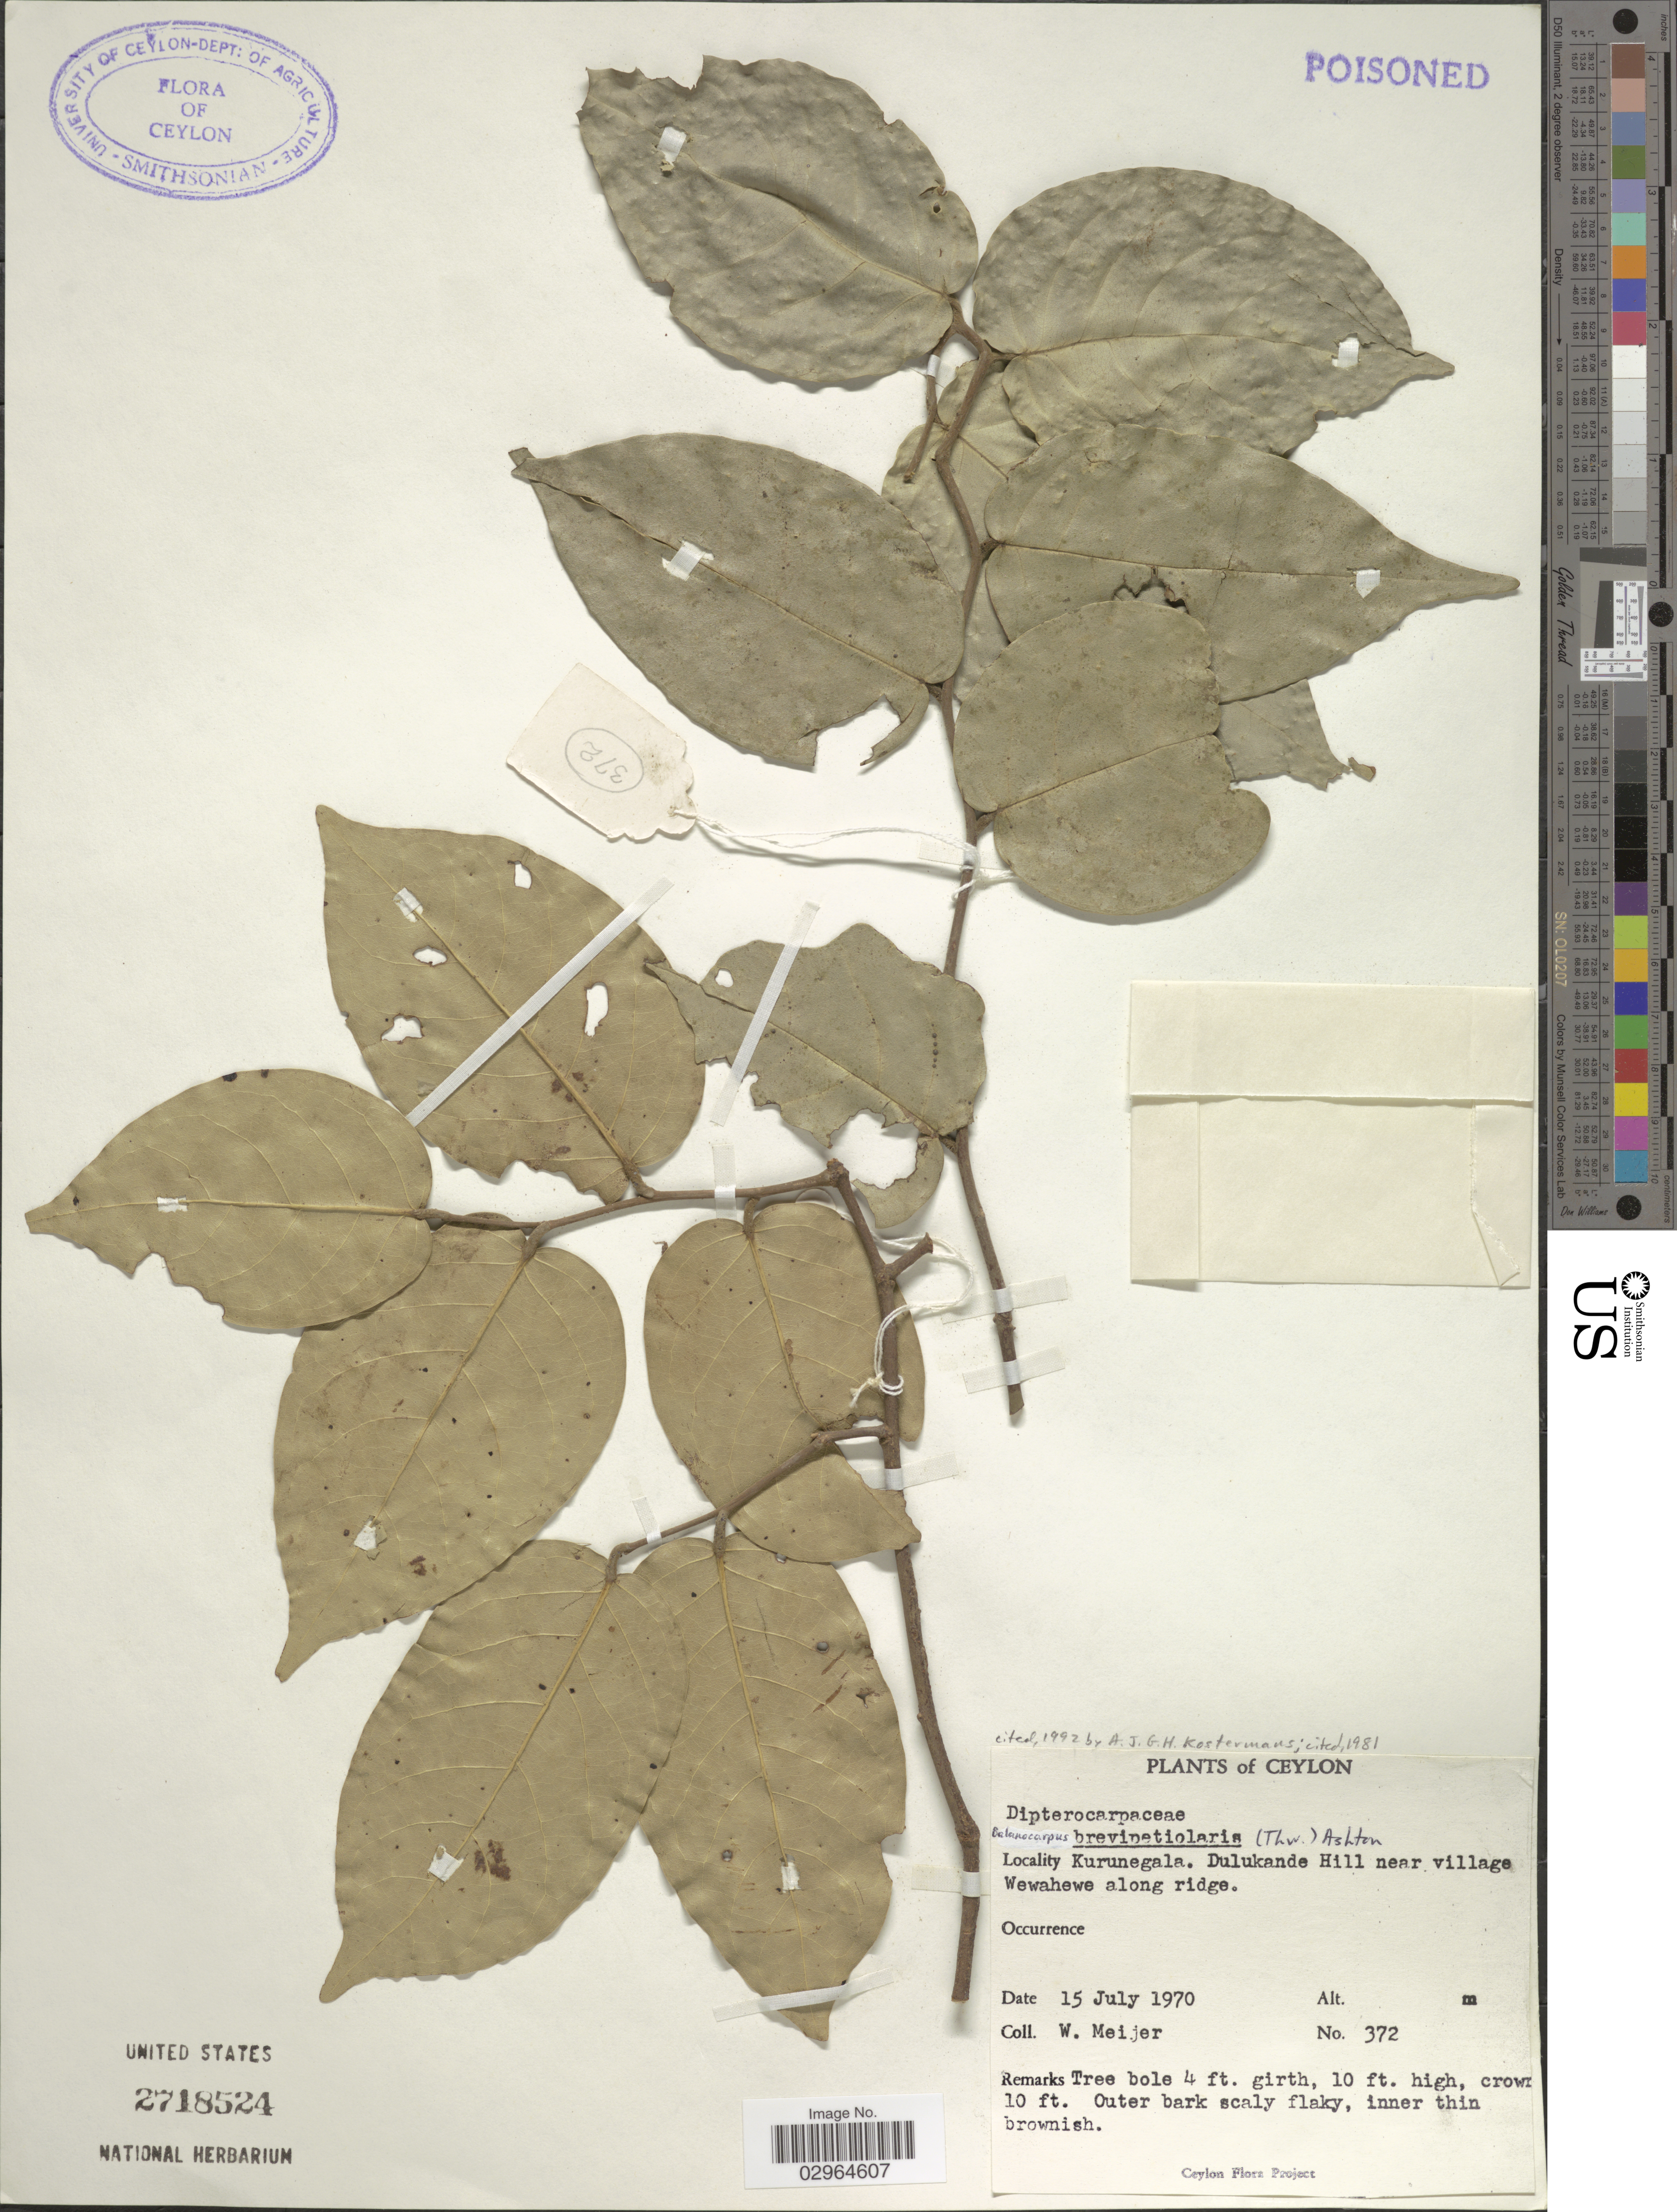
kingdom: Plantae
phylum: Tracheophyta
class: Magnoliopsida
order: Malvales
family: Dipterocarpaceae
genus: Hopea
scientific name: Hopea brevipetiolaris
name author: (Thwaites ex Trimen) P.S. Ashton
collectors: W. Meijer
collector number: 372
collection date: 1970-07-15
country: Sri Lanka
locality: Ceylon. Kurunegala. Dulukande Hill near village Wewahewe along ridge.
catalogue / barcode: US 2718524